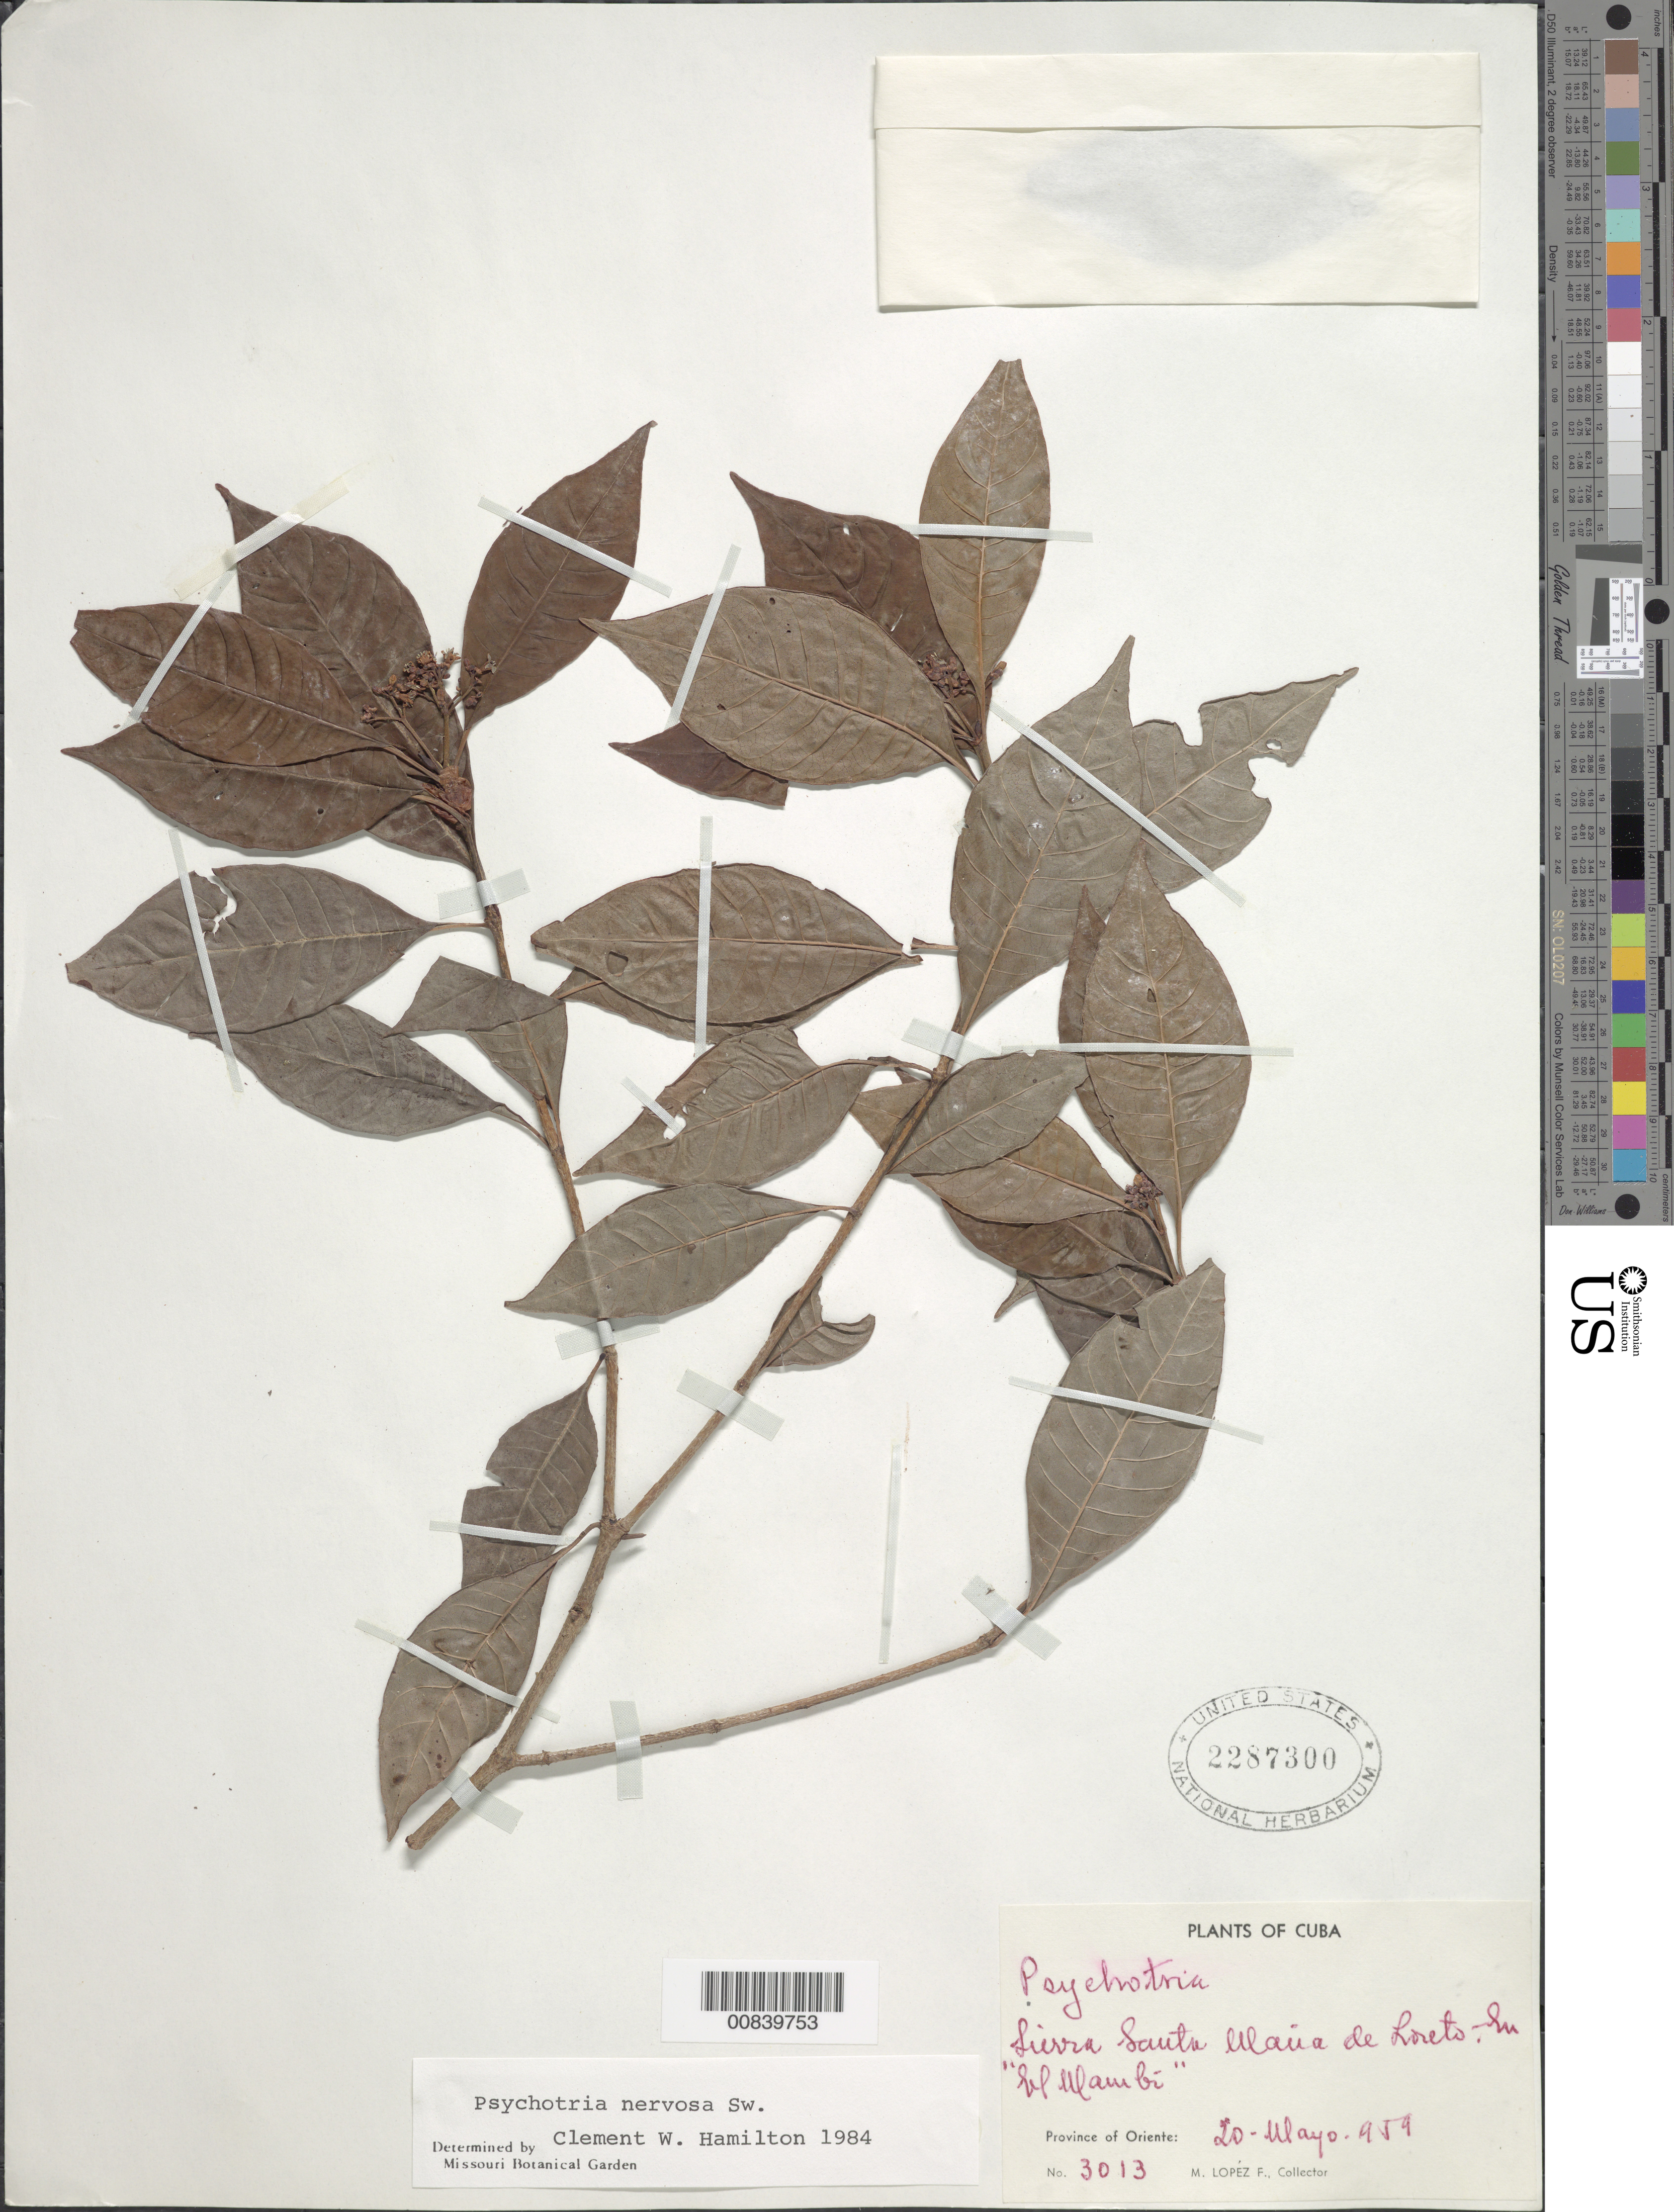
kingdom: Plantae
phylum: Tracheophyta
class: Magnoliopsida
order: Gentianales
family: Rubiaceae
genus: Psychotria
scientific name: Psychotria nervosa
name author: Sw.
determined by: Hamilton, C. W.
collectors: M. López Figueiras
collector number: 3013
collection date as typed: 20 May 1959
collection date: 1959-05-20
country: Cuba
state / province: Oriente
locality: Sierra Santa Maria (sp?) de Lorets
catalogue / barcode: US 2287300